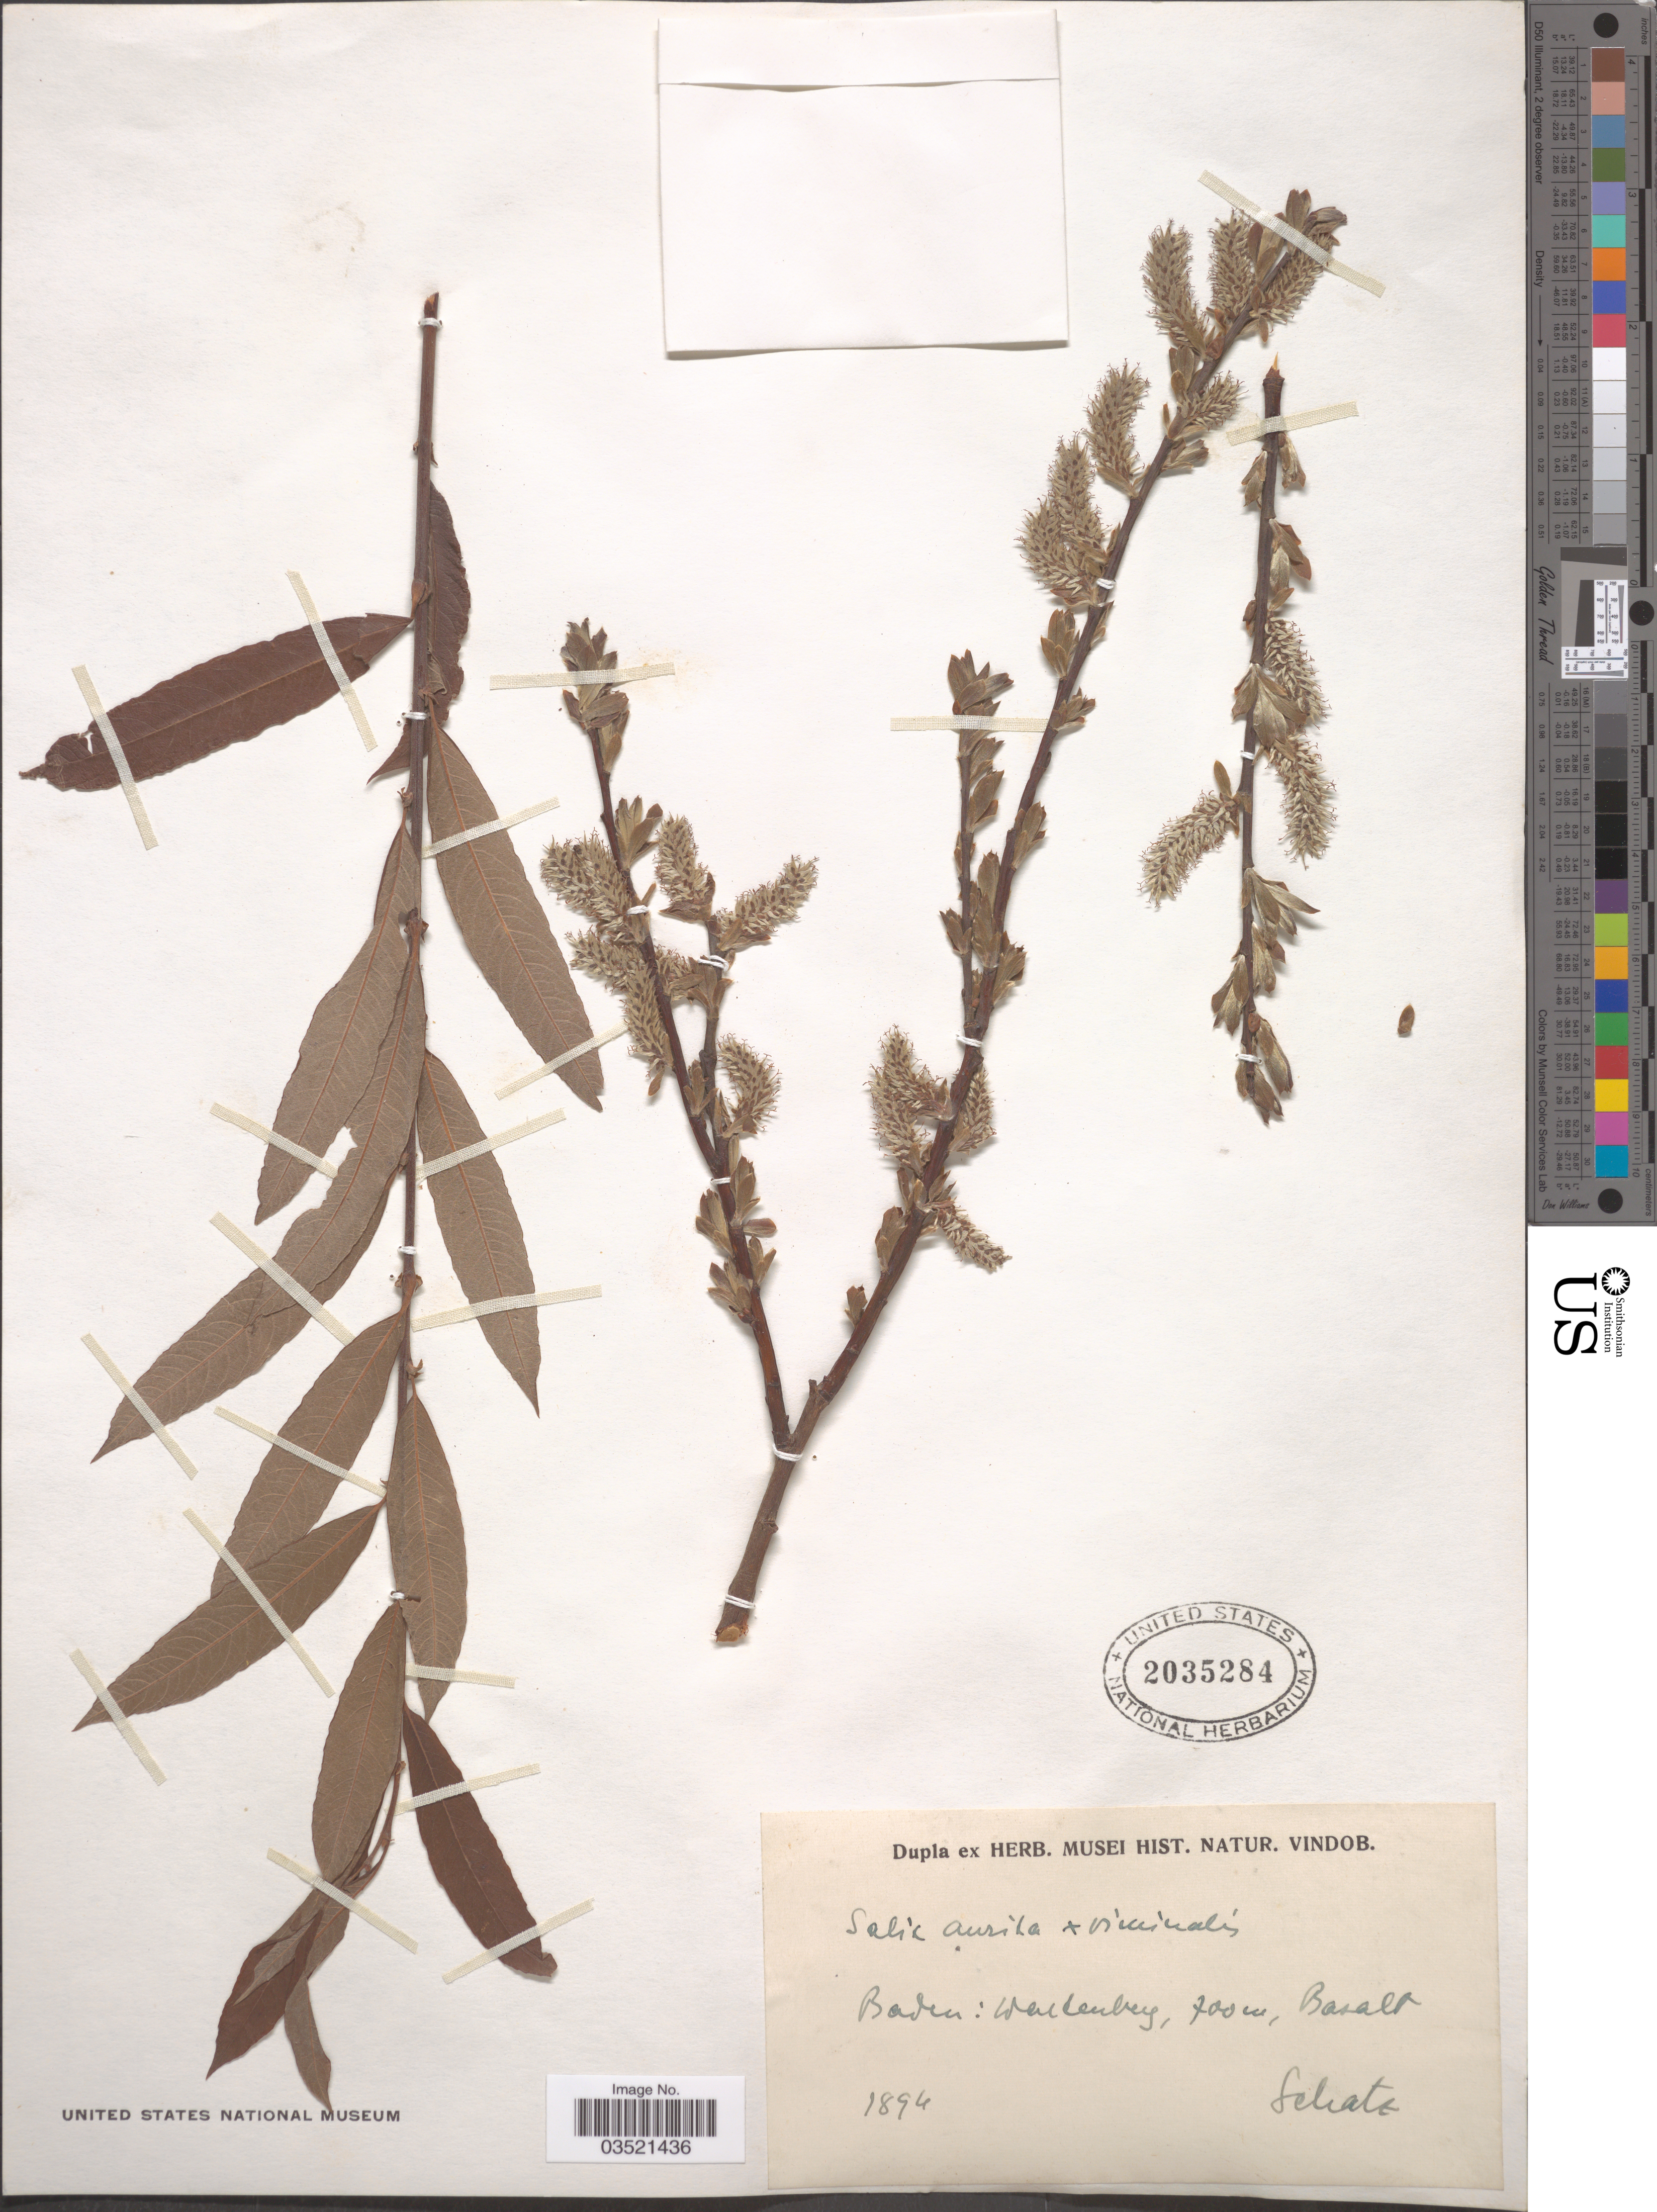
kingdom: Plantae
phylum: Tracheophyta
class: Magnoliopsida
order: Malpighiales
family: Salicaceae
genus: Salix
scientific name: Salix aurita x S. viminalis L.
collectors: Schatz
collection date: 1894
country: Germany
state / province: Baden-Württemberg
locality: Baden: Waldenberg, Basalt.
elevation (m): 700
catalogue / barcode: US 2035284